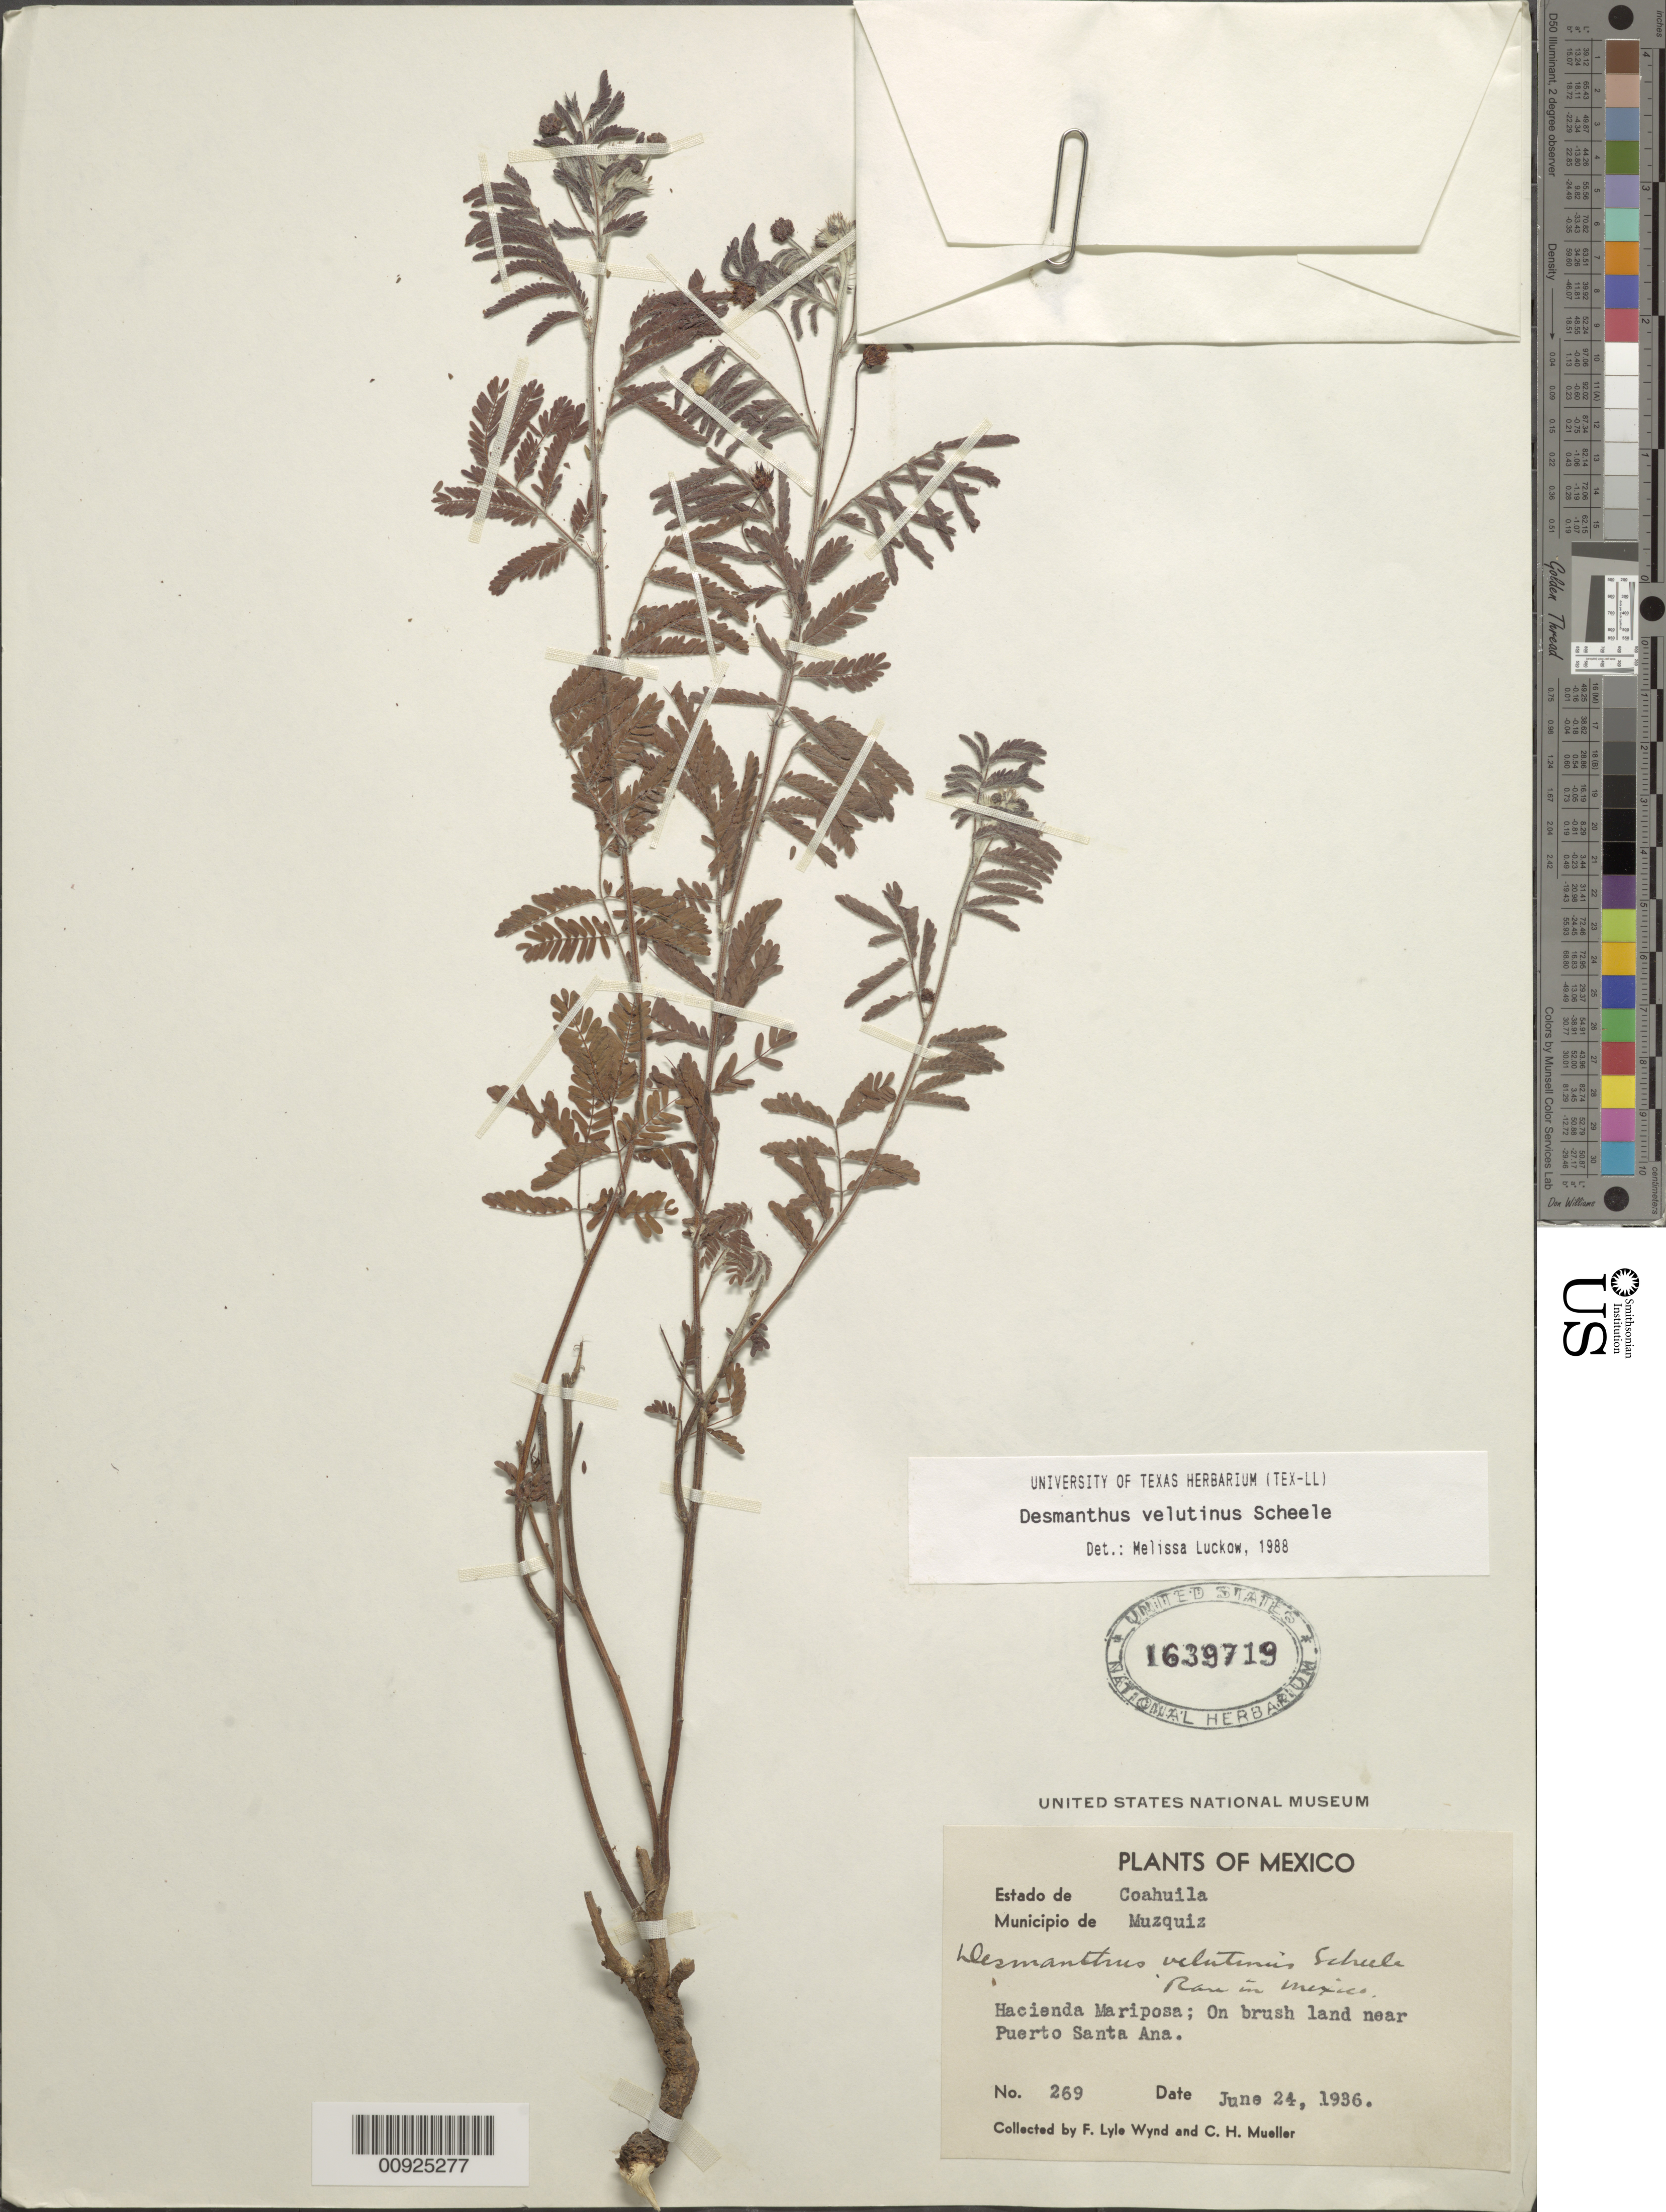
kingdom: Plantae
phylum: Tracheophyta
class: Magnoliopsida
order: Fabales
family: Fabaceae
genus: Desmanthus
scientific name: Desmanthus velutinus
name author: Scheele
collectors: F. L. Wynd & C. H. Mueller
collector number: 269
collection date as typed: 24 Jun 1936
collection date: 1936-06-24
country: Mexico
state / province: Coahuila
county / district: Múzquiz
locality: Estado de Coahuila, Municipio de Múzquiz, Hacienda Mariposa; on brush land near Puerto Santa Ana.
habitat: On brush land.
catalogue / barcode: US 1639719